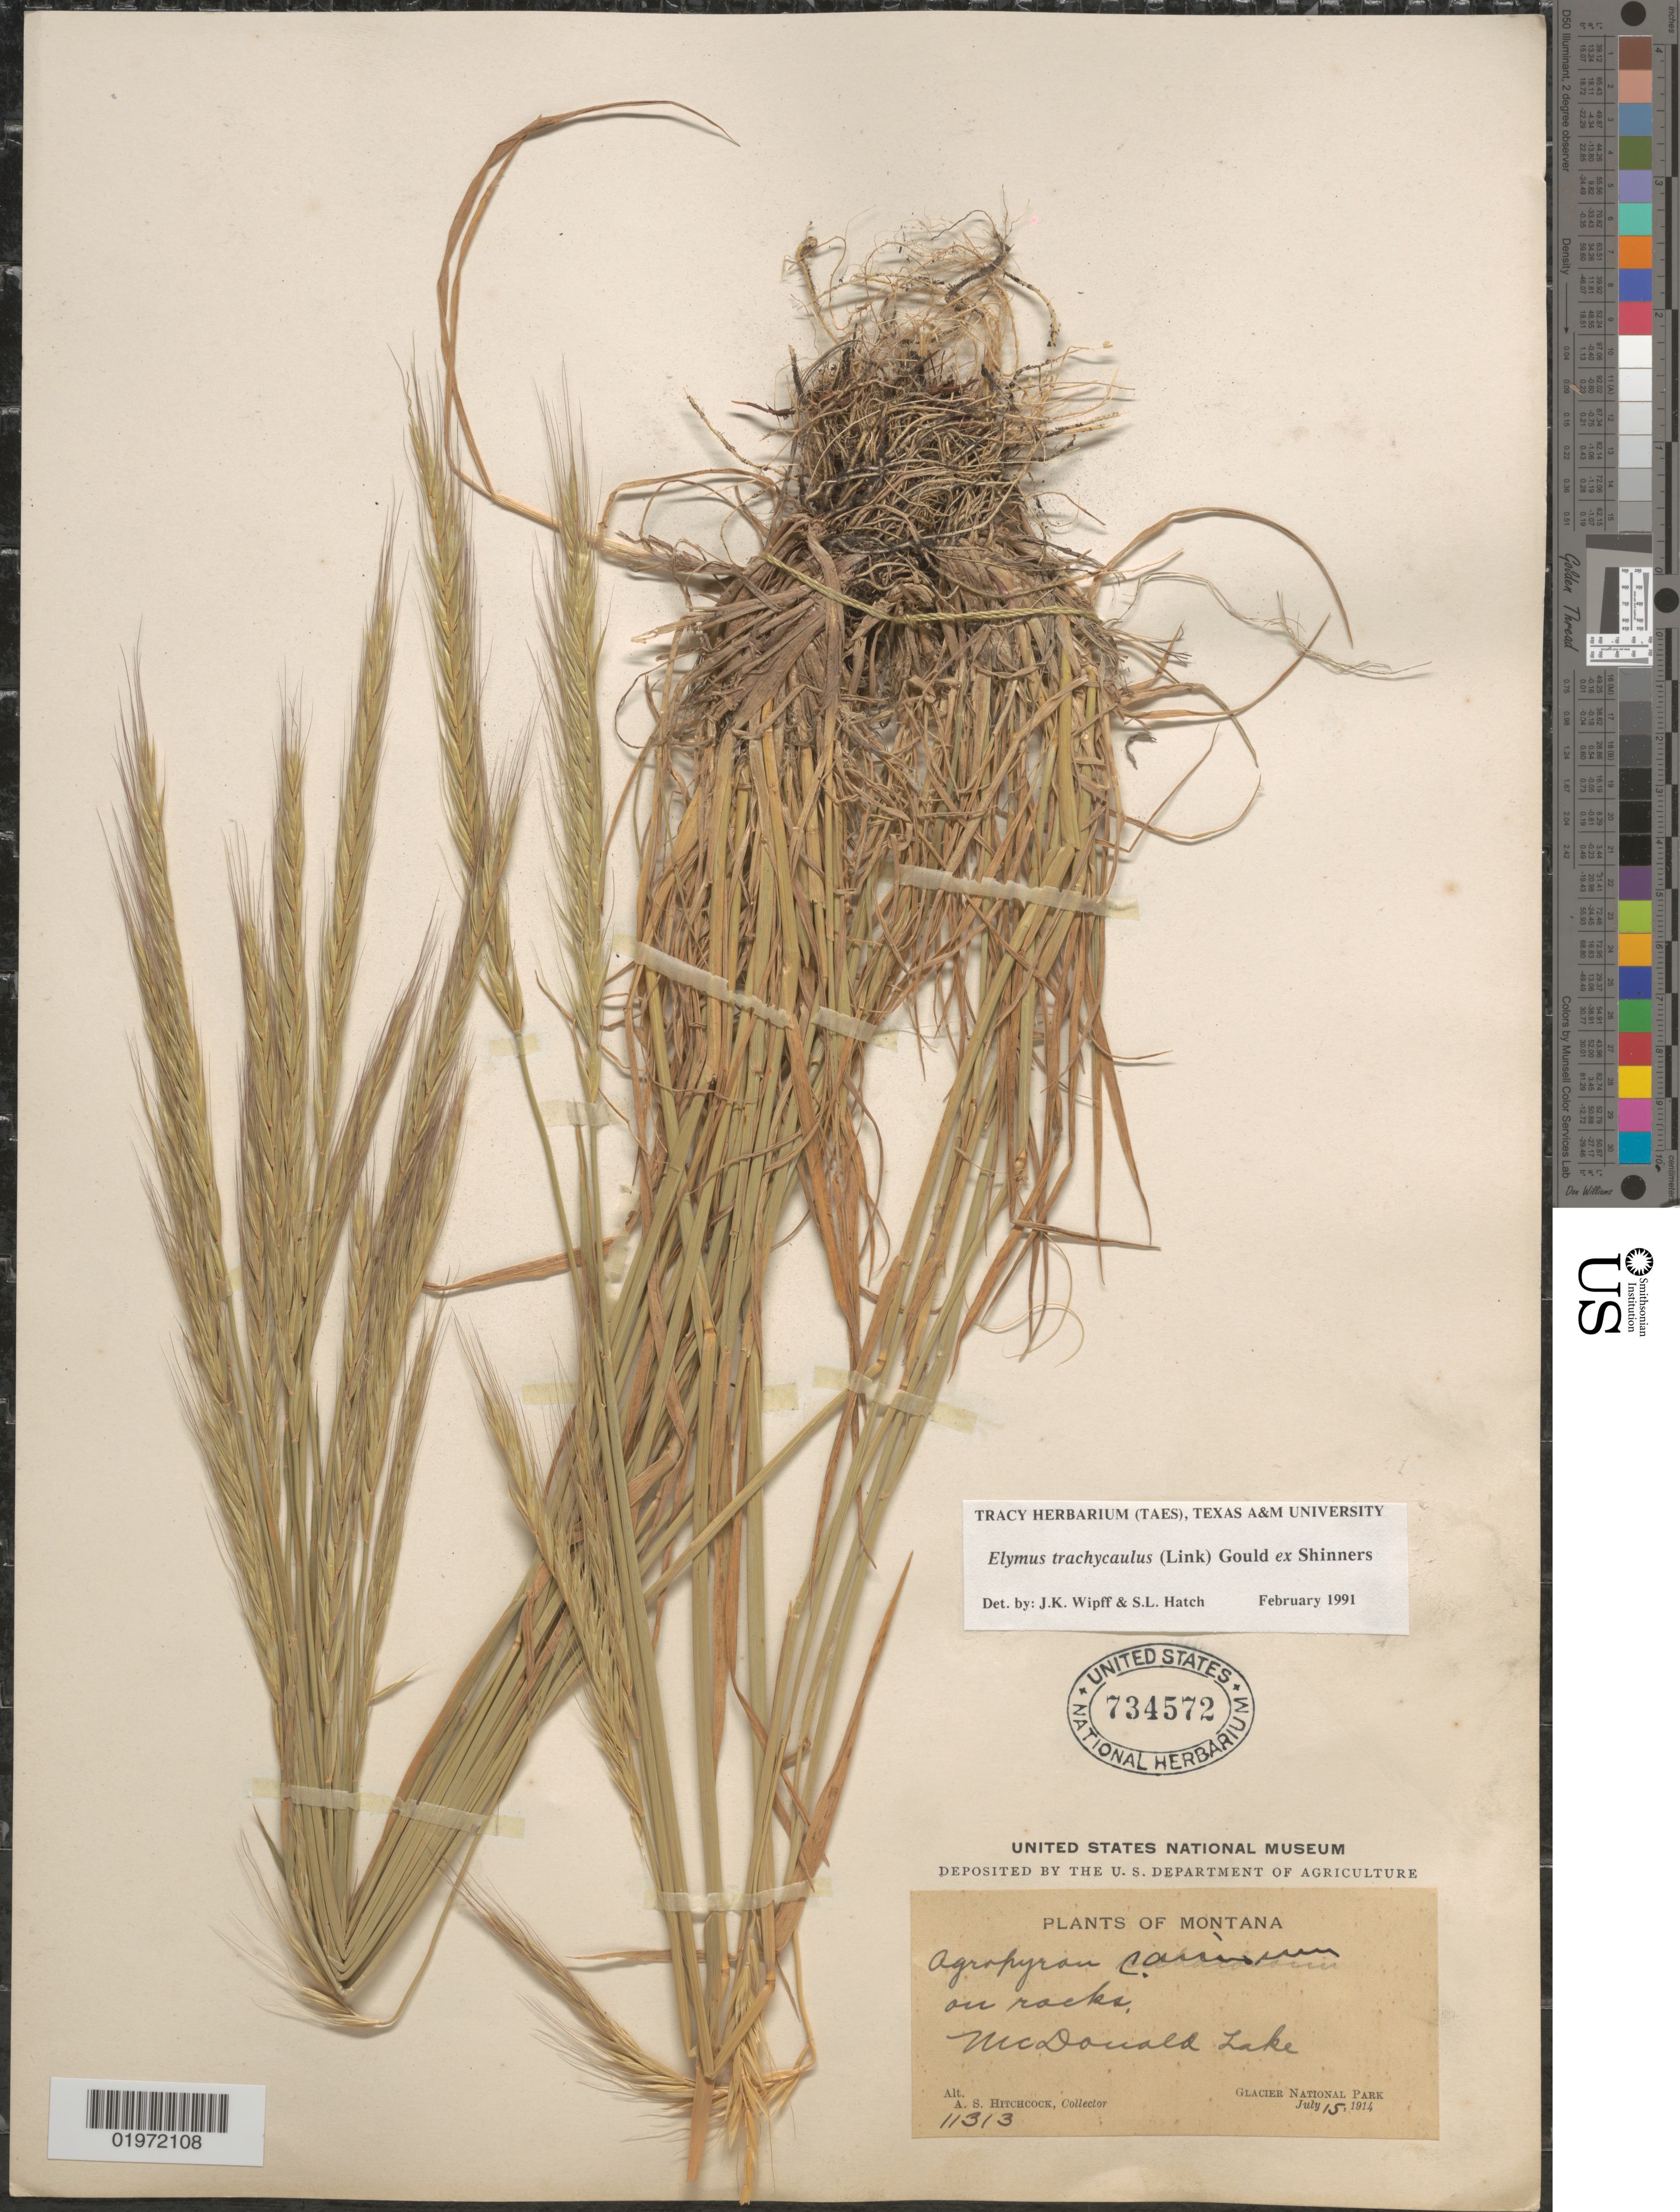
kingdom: Plantae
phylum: Tracheophyta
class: Liliopsida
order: Poales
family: Poaceae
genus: Elymus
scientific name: Elymus trachycaulus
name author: (Link) Gould ex Shinners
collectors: A. S. Hitchcock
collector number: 11313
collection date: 1914-07-15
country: United States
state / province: Montana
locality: McDonald Lake. Glacier National Park.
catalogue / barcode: US 734572